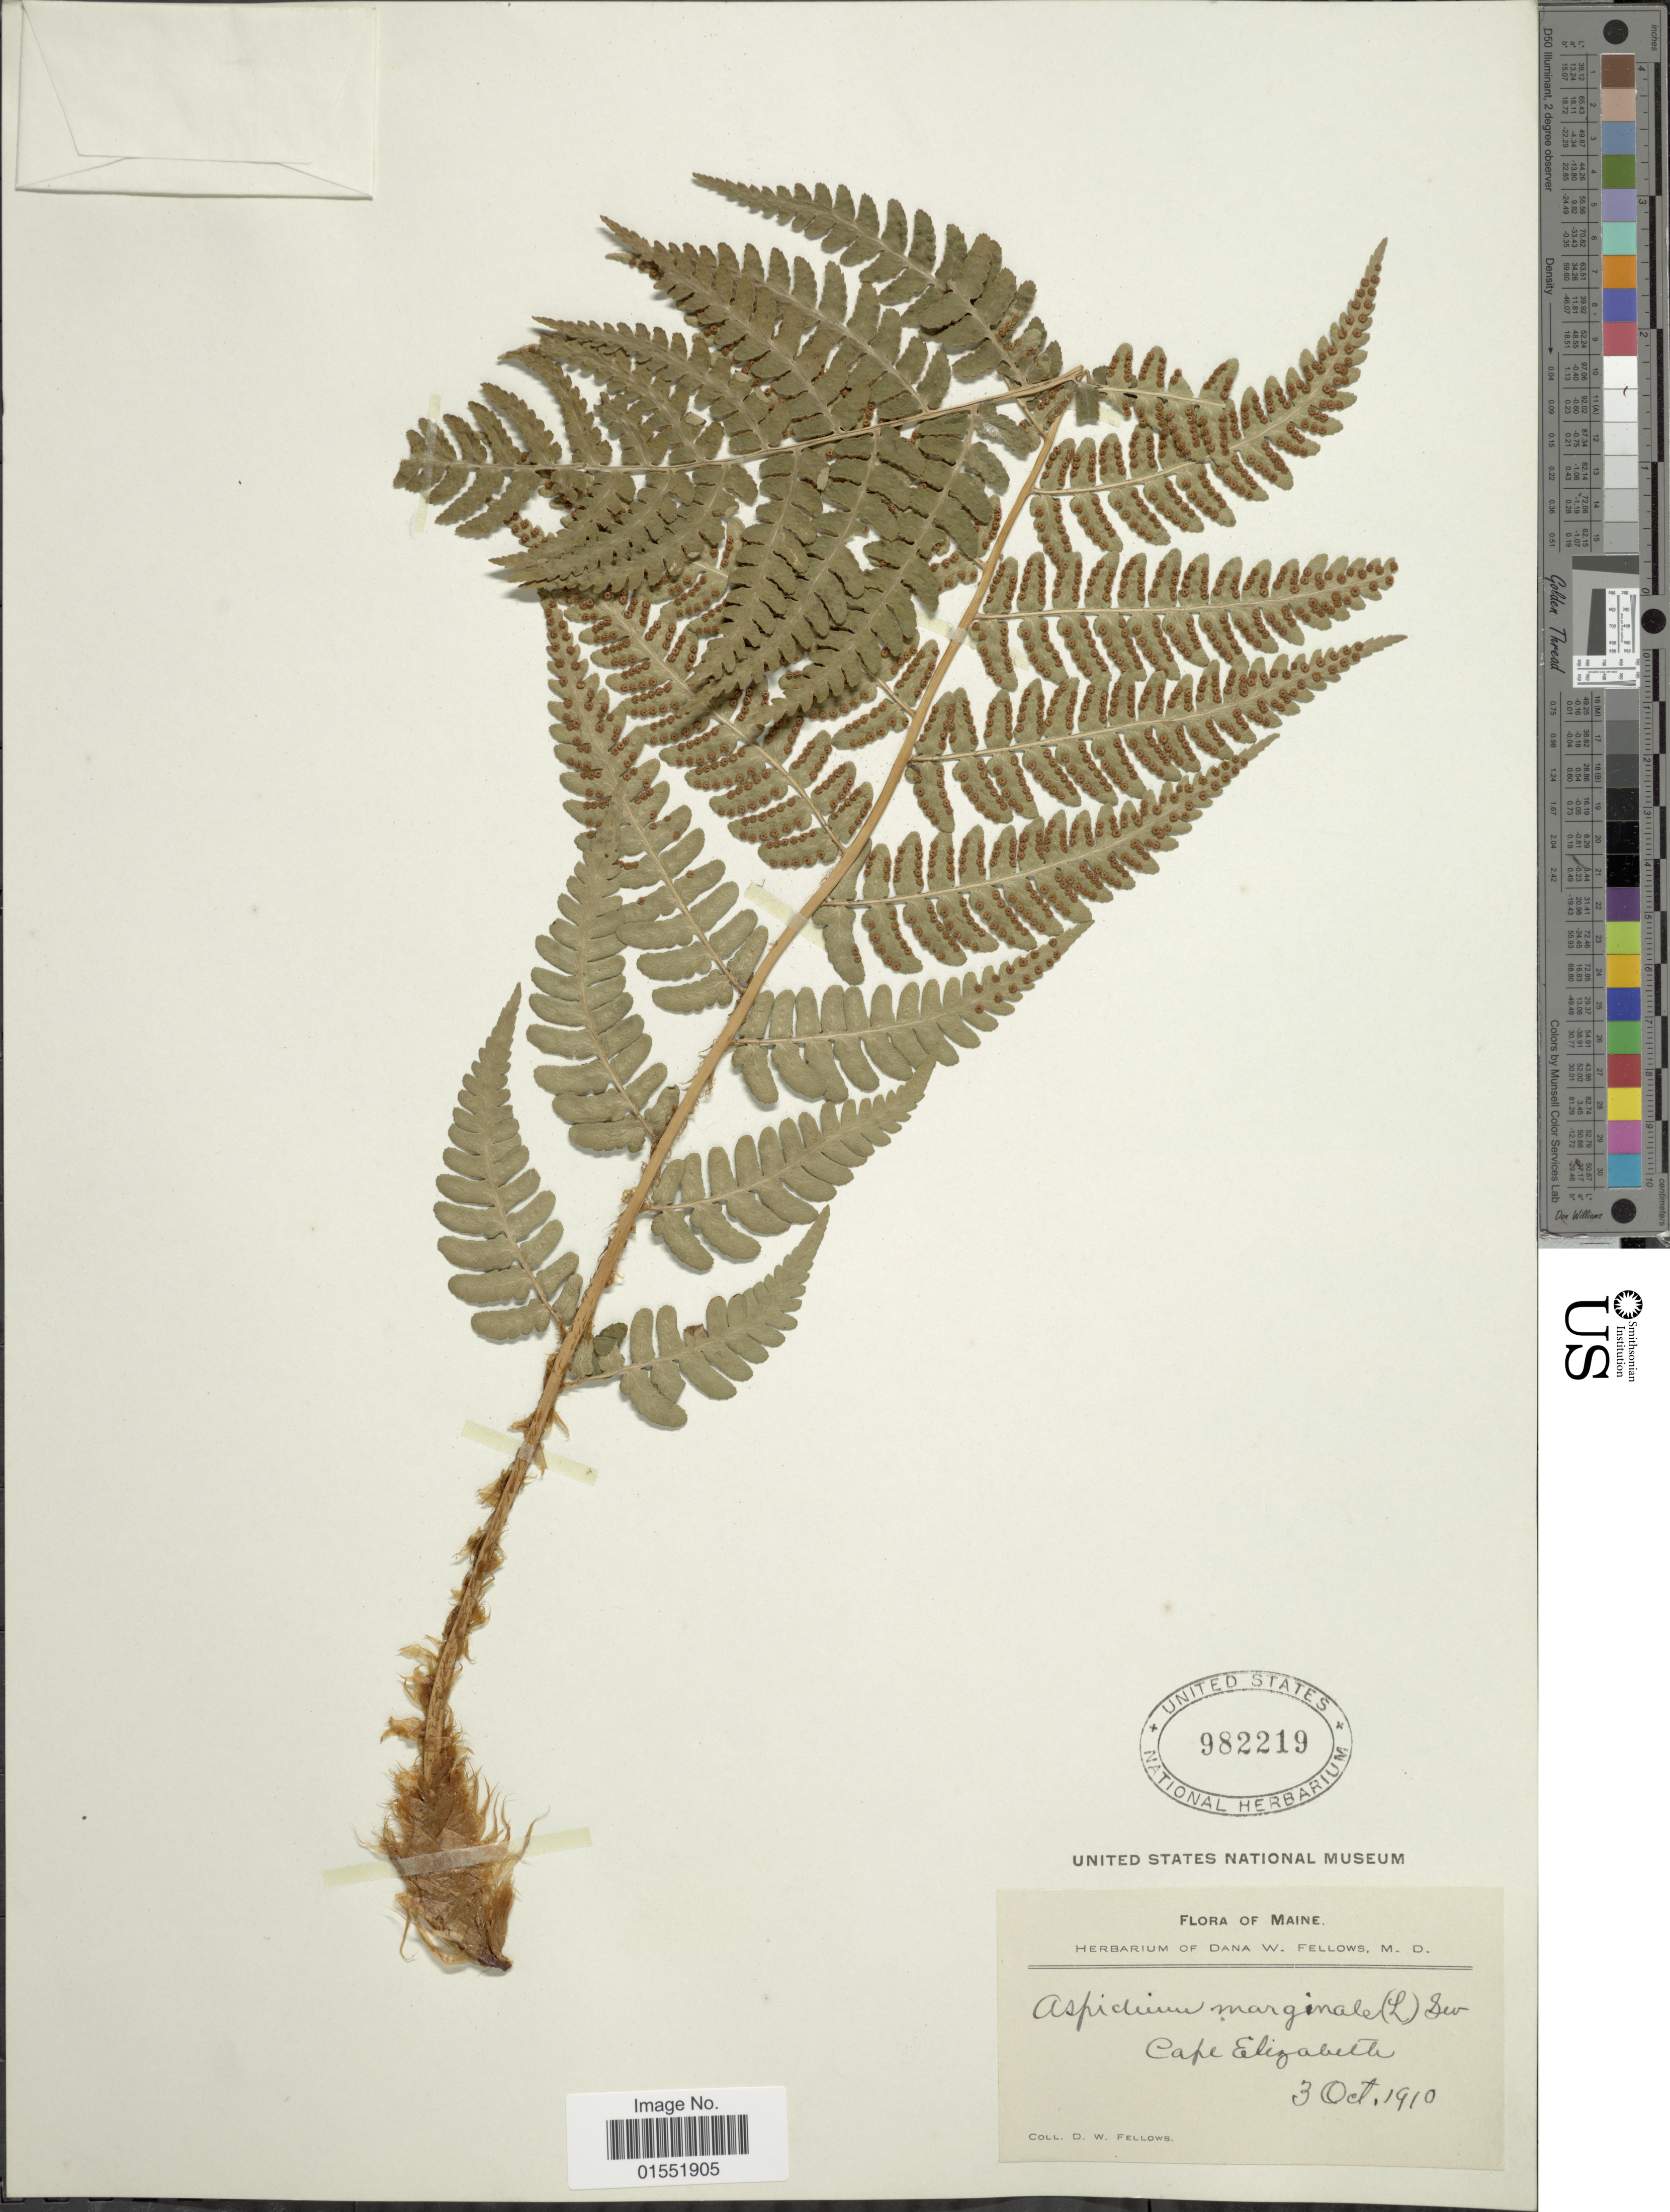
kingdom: Plantae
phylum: Tracheophyta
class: Polypodiopsida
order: Polypodiales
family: Dryopteridaceae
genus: Dryopteris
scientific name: Dryopteris marginalis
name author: (L.) A. Gray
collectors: D. W. Fellows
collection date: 1910-10-03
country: United States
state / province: Maine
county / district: Cumberland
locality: Cape Elizabeth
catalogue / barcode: US 982219